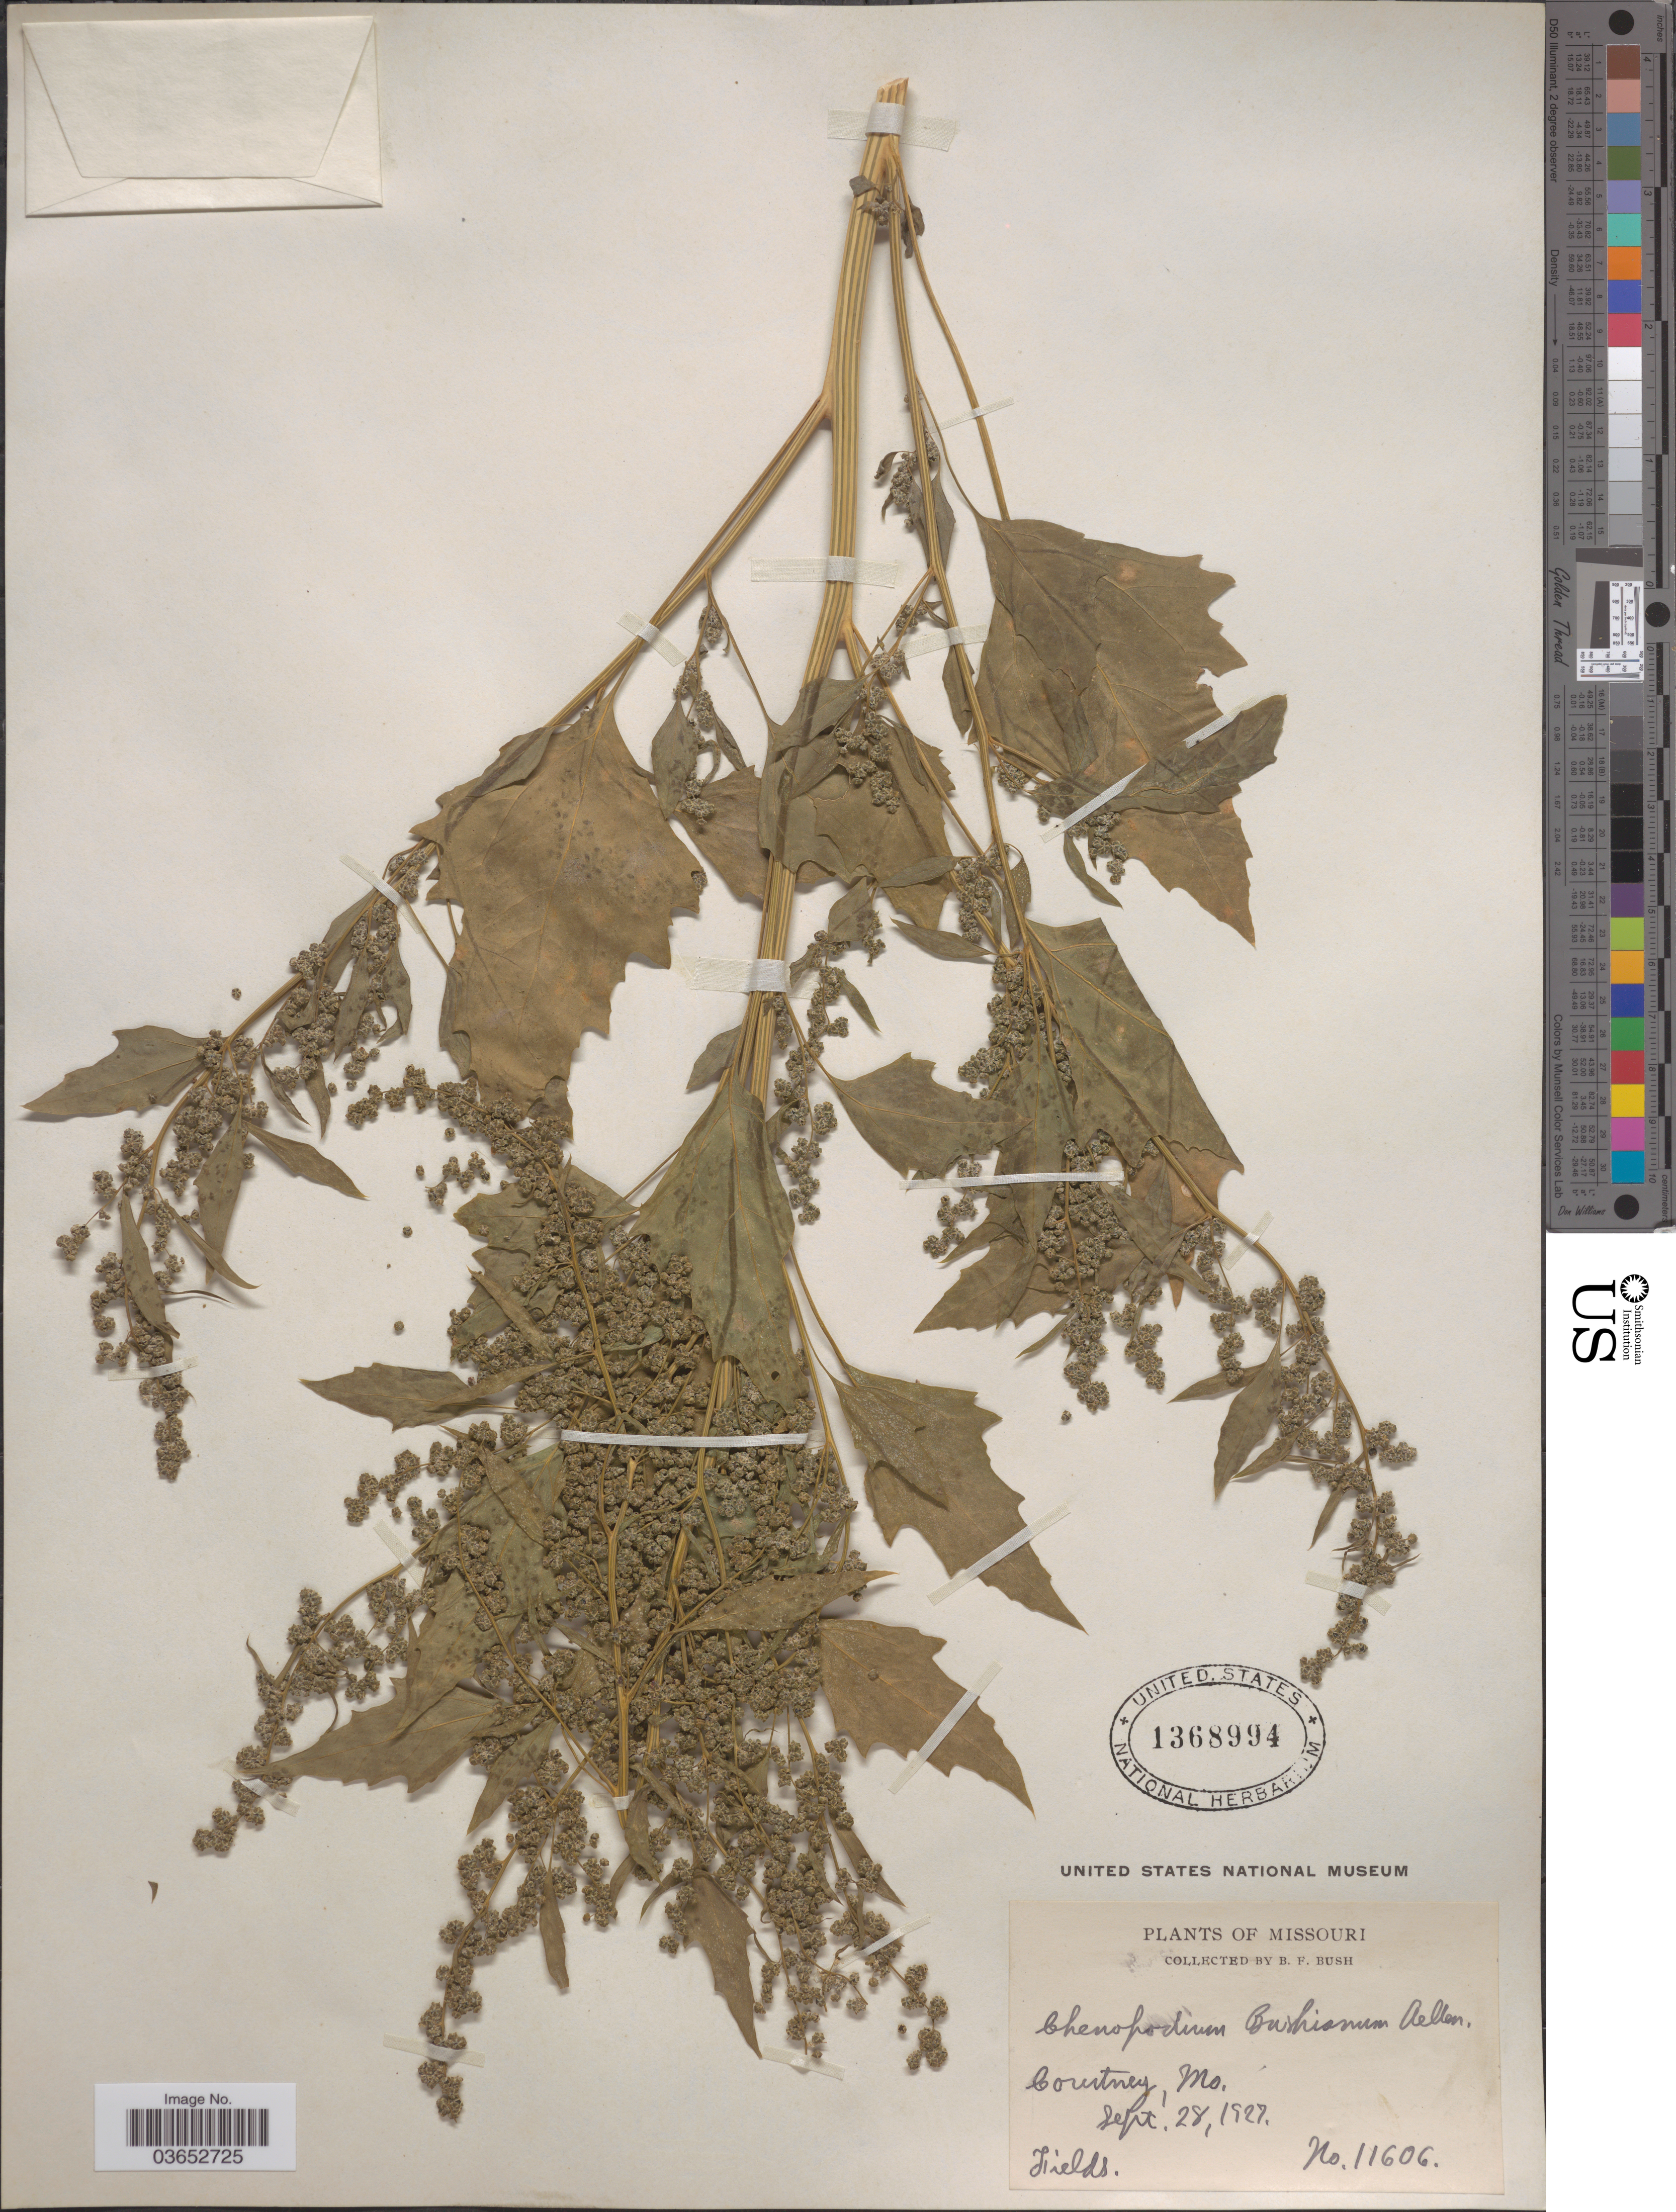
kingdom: Plantae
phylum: Tracheophyta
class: Magnoliopsida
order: Caryophyllales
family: Amaranthaceae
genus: Chenopodium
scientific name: Chenopodium bushianum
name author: Aellen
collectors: B. F. Bush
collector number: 11606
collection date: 1927-09-28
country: United States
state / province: Missouri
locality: Courtney.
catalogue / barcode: US 1368994